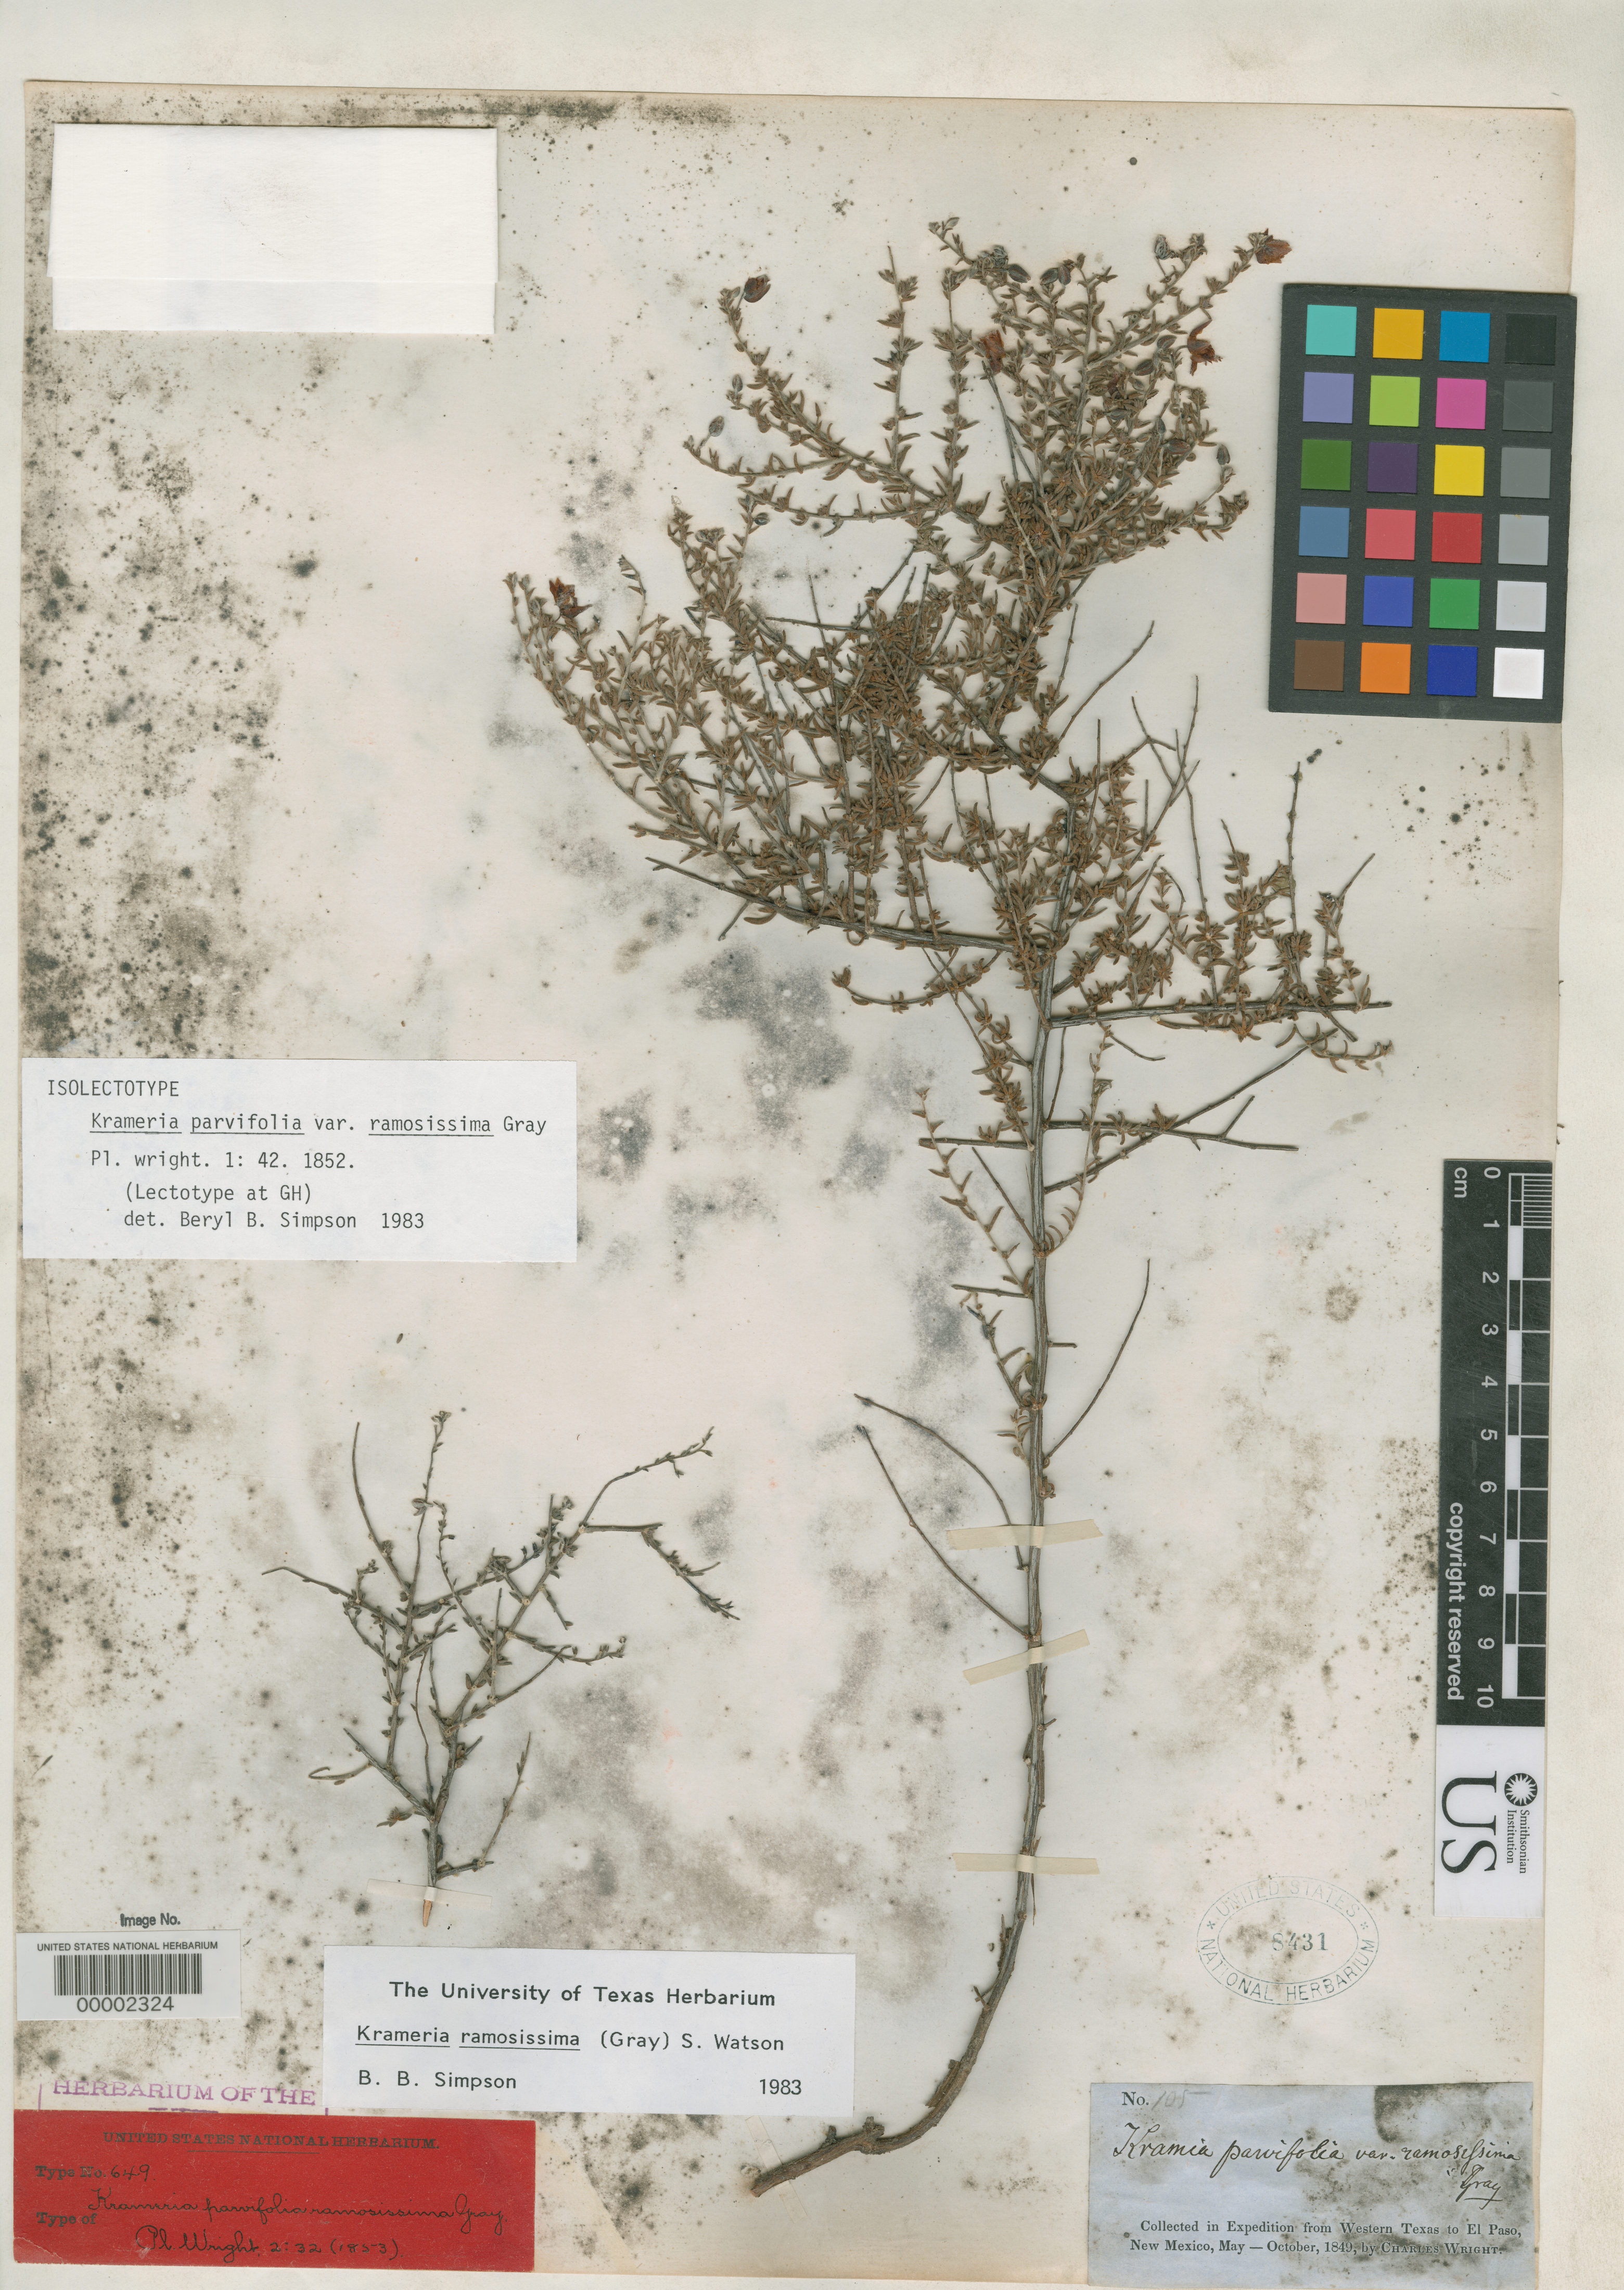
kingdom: Plantae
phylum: Tracheophyta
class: Magnoliopsida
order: Zygophyllales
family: Krameriaceae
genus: Krameria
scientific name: Krameria parvifolia var. ramosissima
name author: A. Gray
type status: Type Collection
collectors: C. Wright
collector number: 105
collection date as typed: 1849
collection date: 1849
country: United States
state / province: Texas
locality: Live Oak Creek and Rio Grande.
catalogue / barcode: US 8431